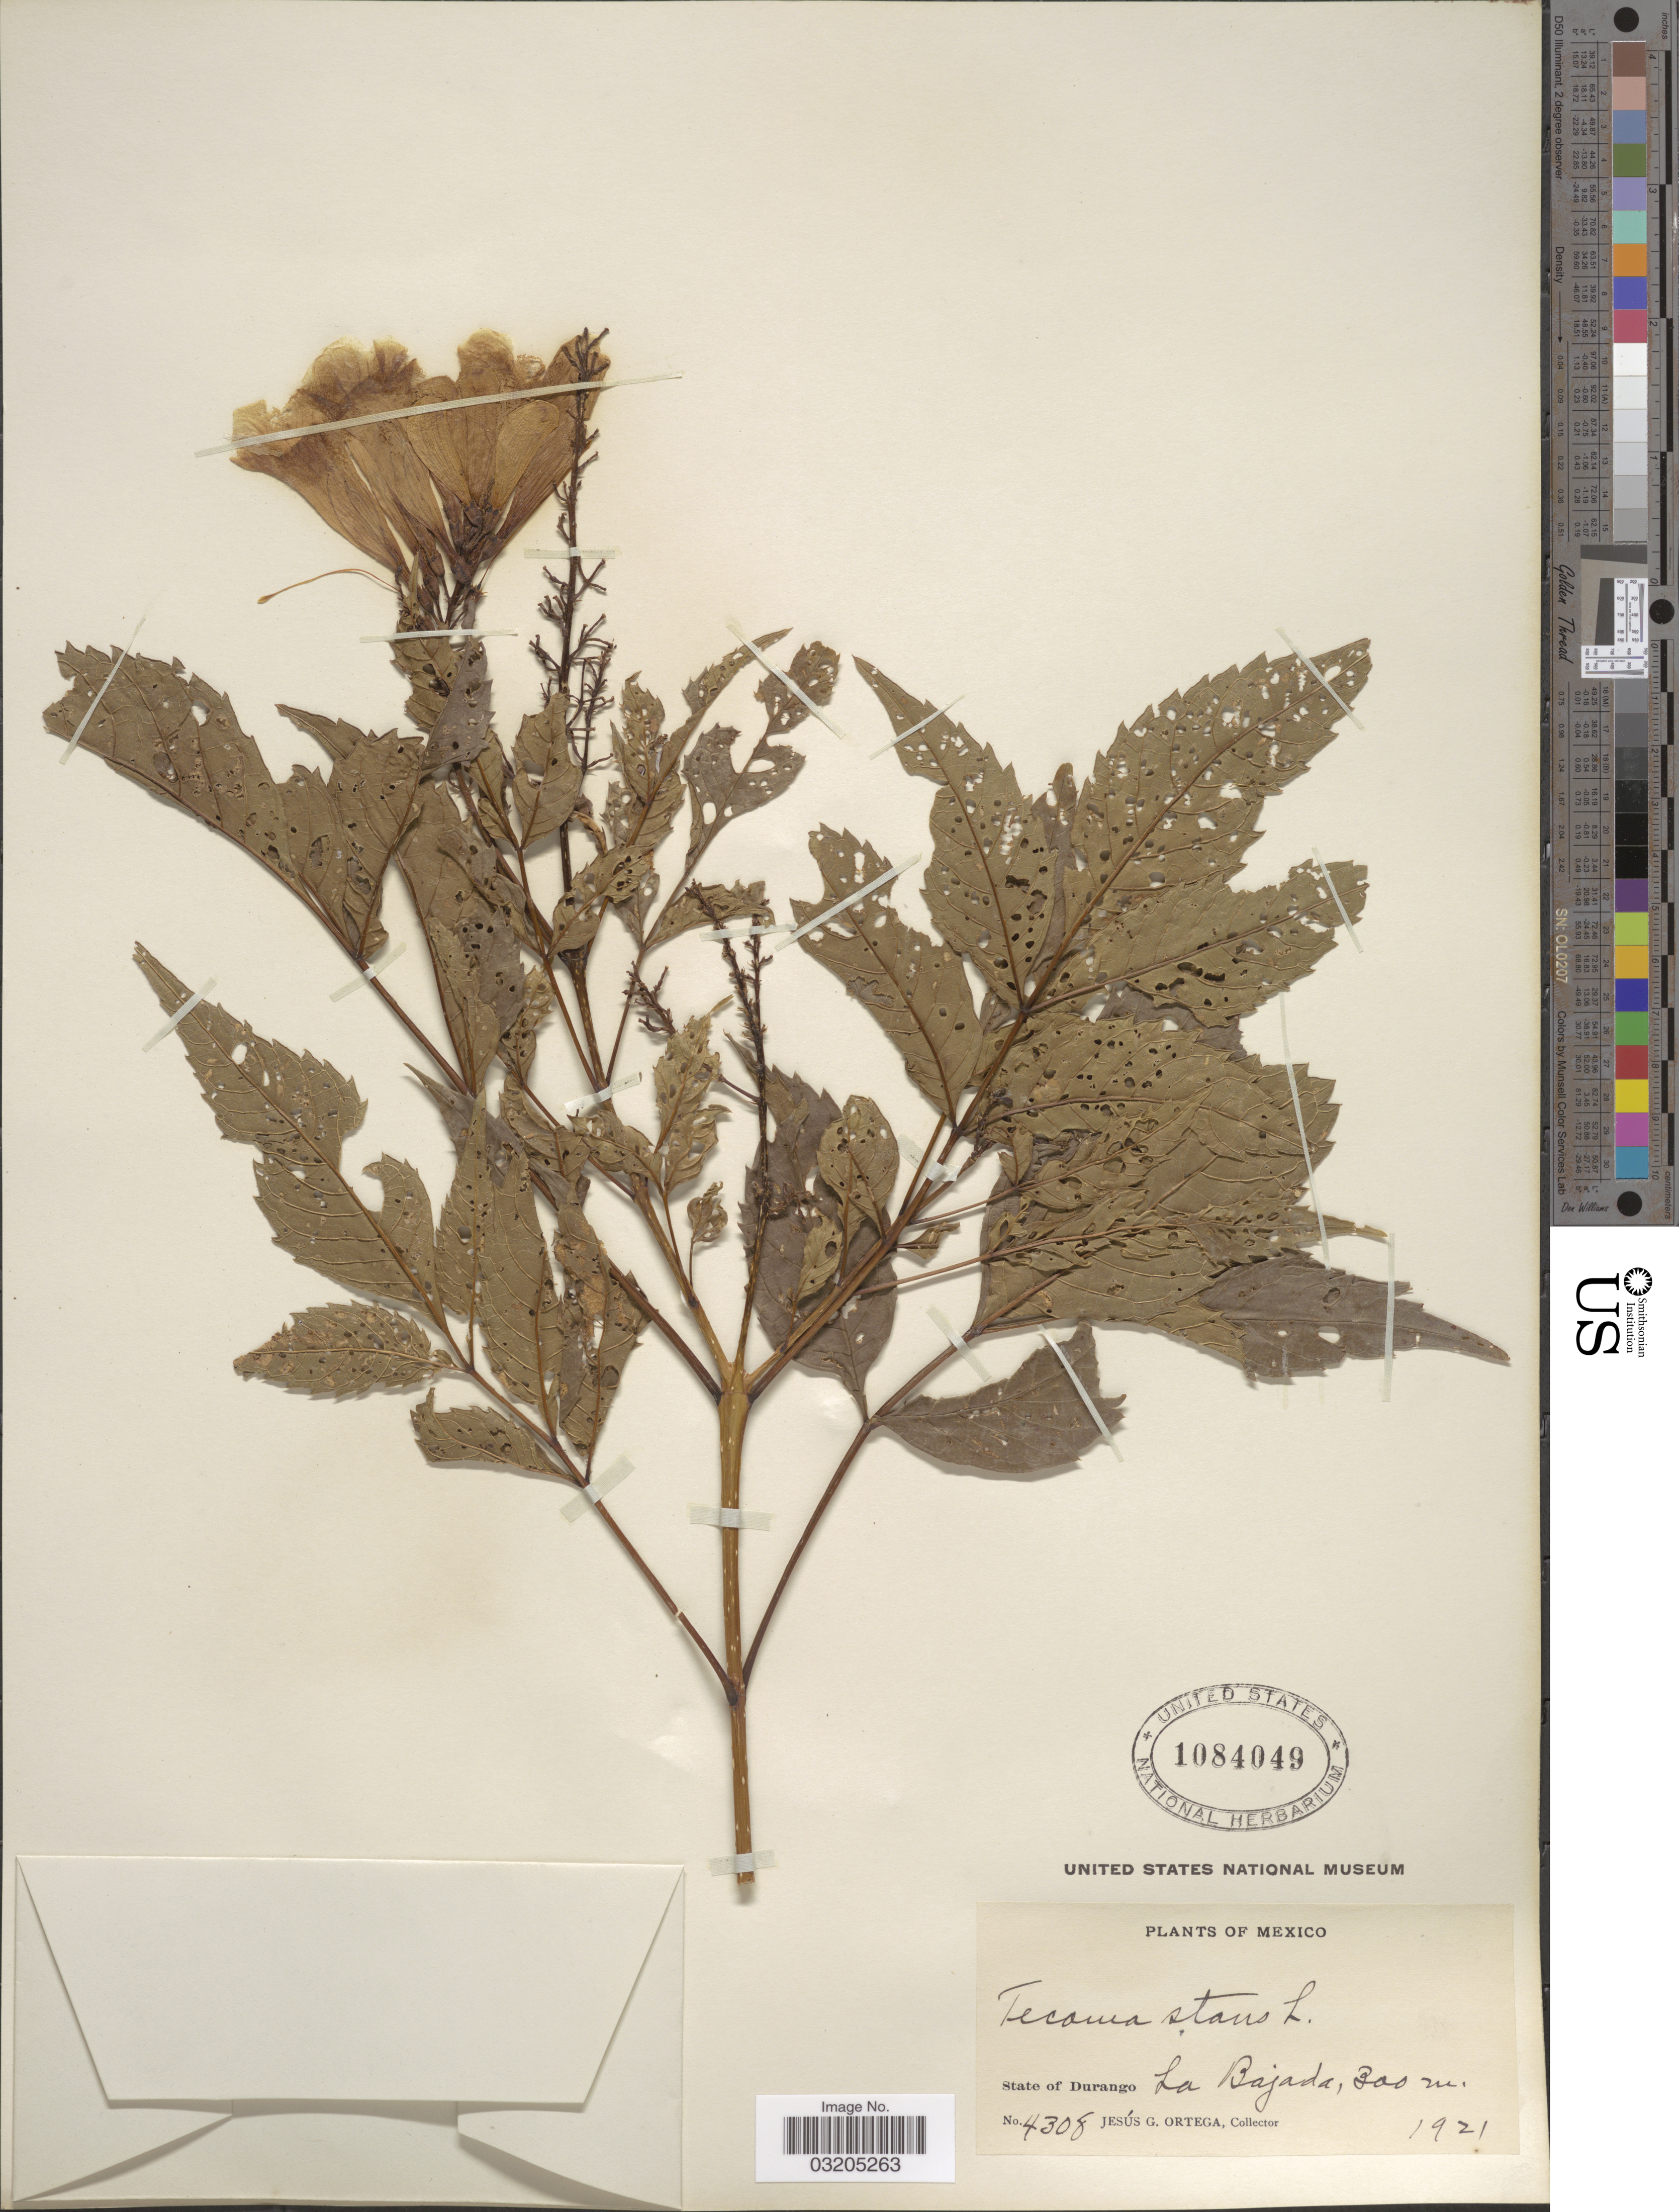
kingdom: Plantae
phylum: Tracheophyta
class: Magnoliopsida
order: Lamiales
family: Bignoniaceae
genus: Tecoma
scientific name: Tecoma stans var. stans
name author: (L.) Juss. ex Kunth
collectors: J. Ortega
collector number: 4308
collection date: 1921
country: Mexico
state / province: Durango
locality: La Bajada.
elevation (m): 300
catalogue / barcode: US 1084049